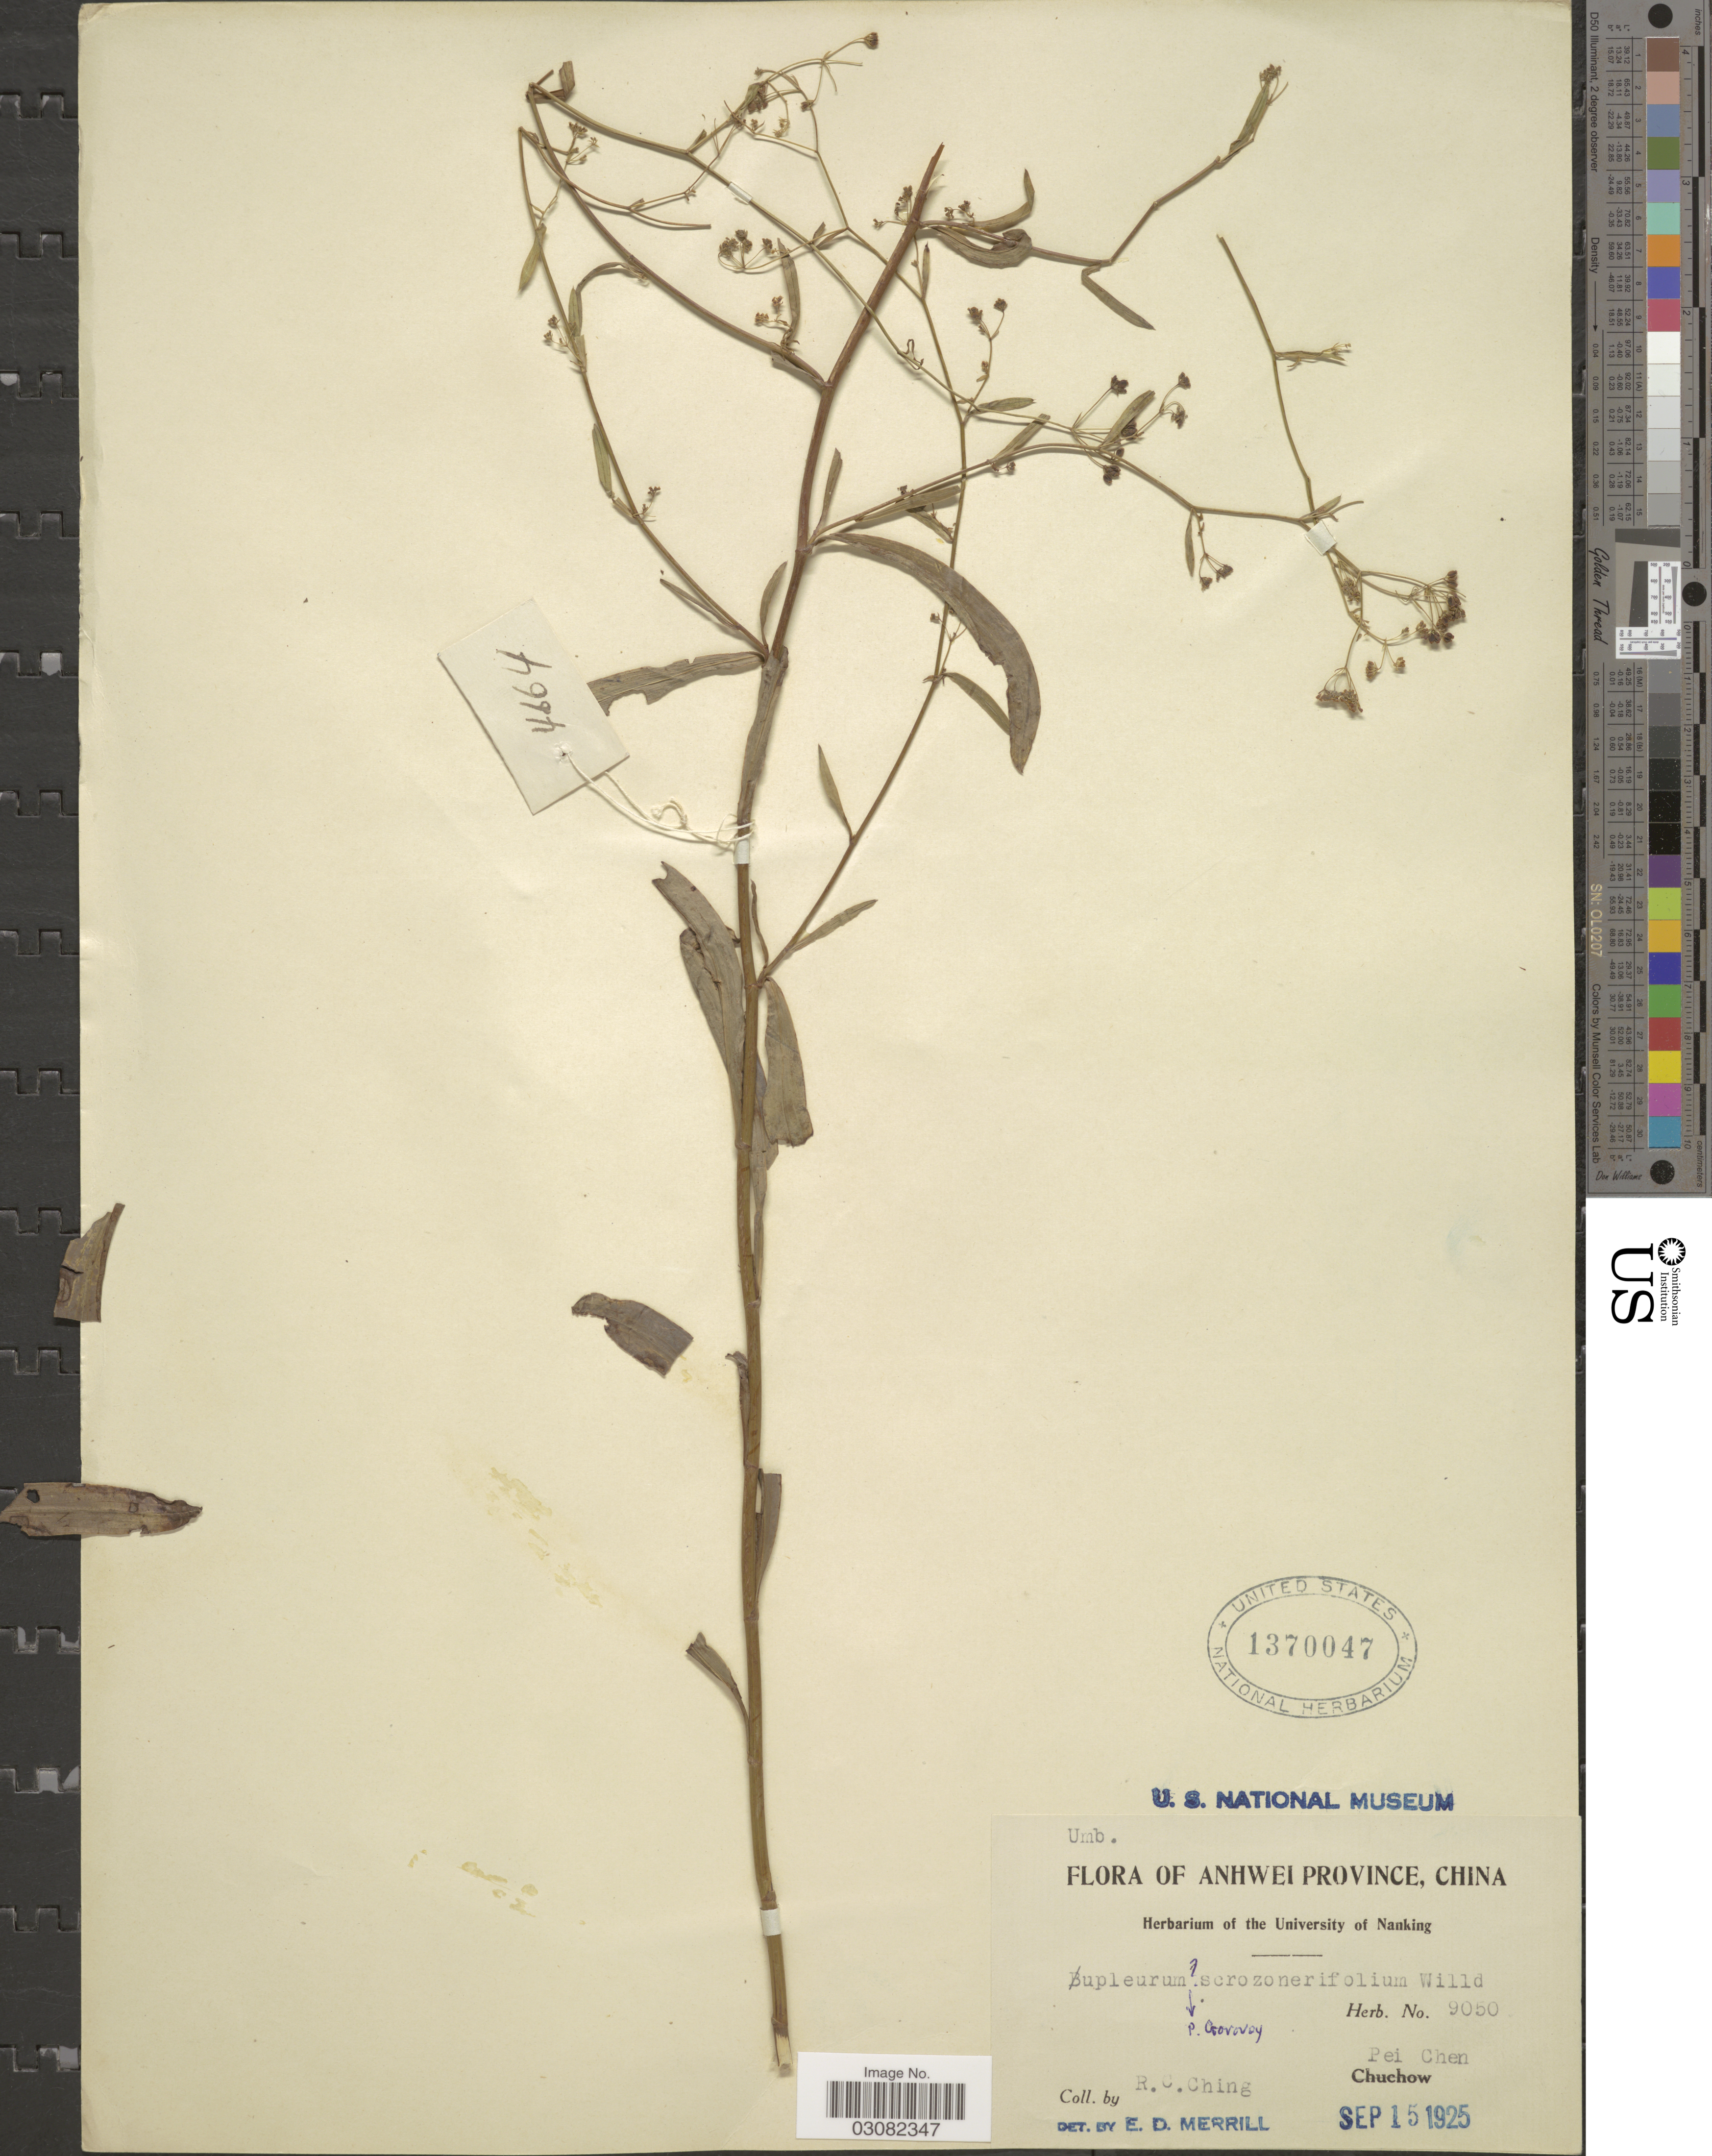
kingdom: Plantae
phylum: Tracheophyta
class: Magnoliopsida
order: Apiales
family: Apiaceae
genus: Bupleurum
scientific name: Bupleurum scorzonerifolium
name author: Willd.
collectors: R. C. Ching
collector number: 9050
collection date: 1925-09-15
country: China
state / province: Anhui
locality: Anhwei Province. Pei Chen.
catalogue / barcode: US 1370047